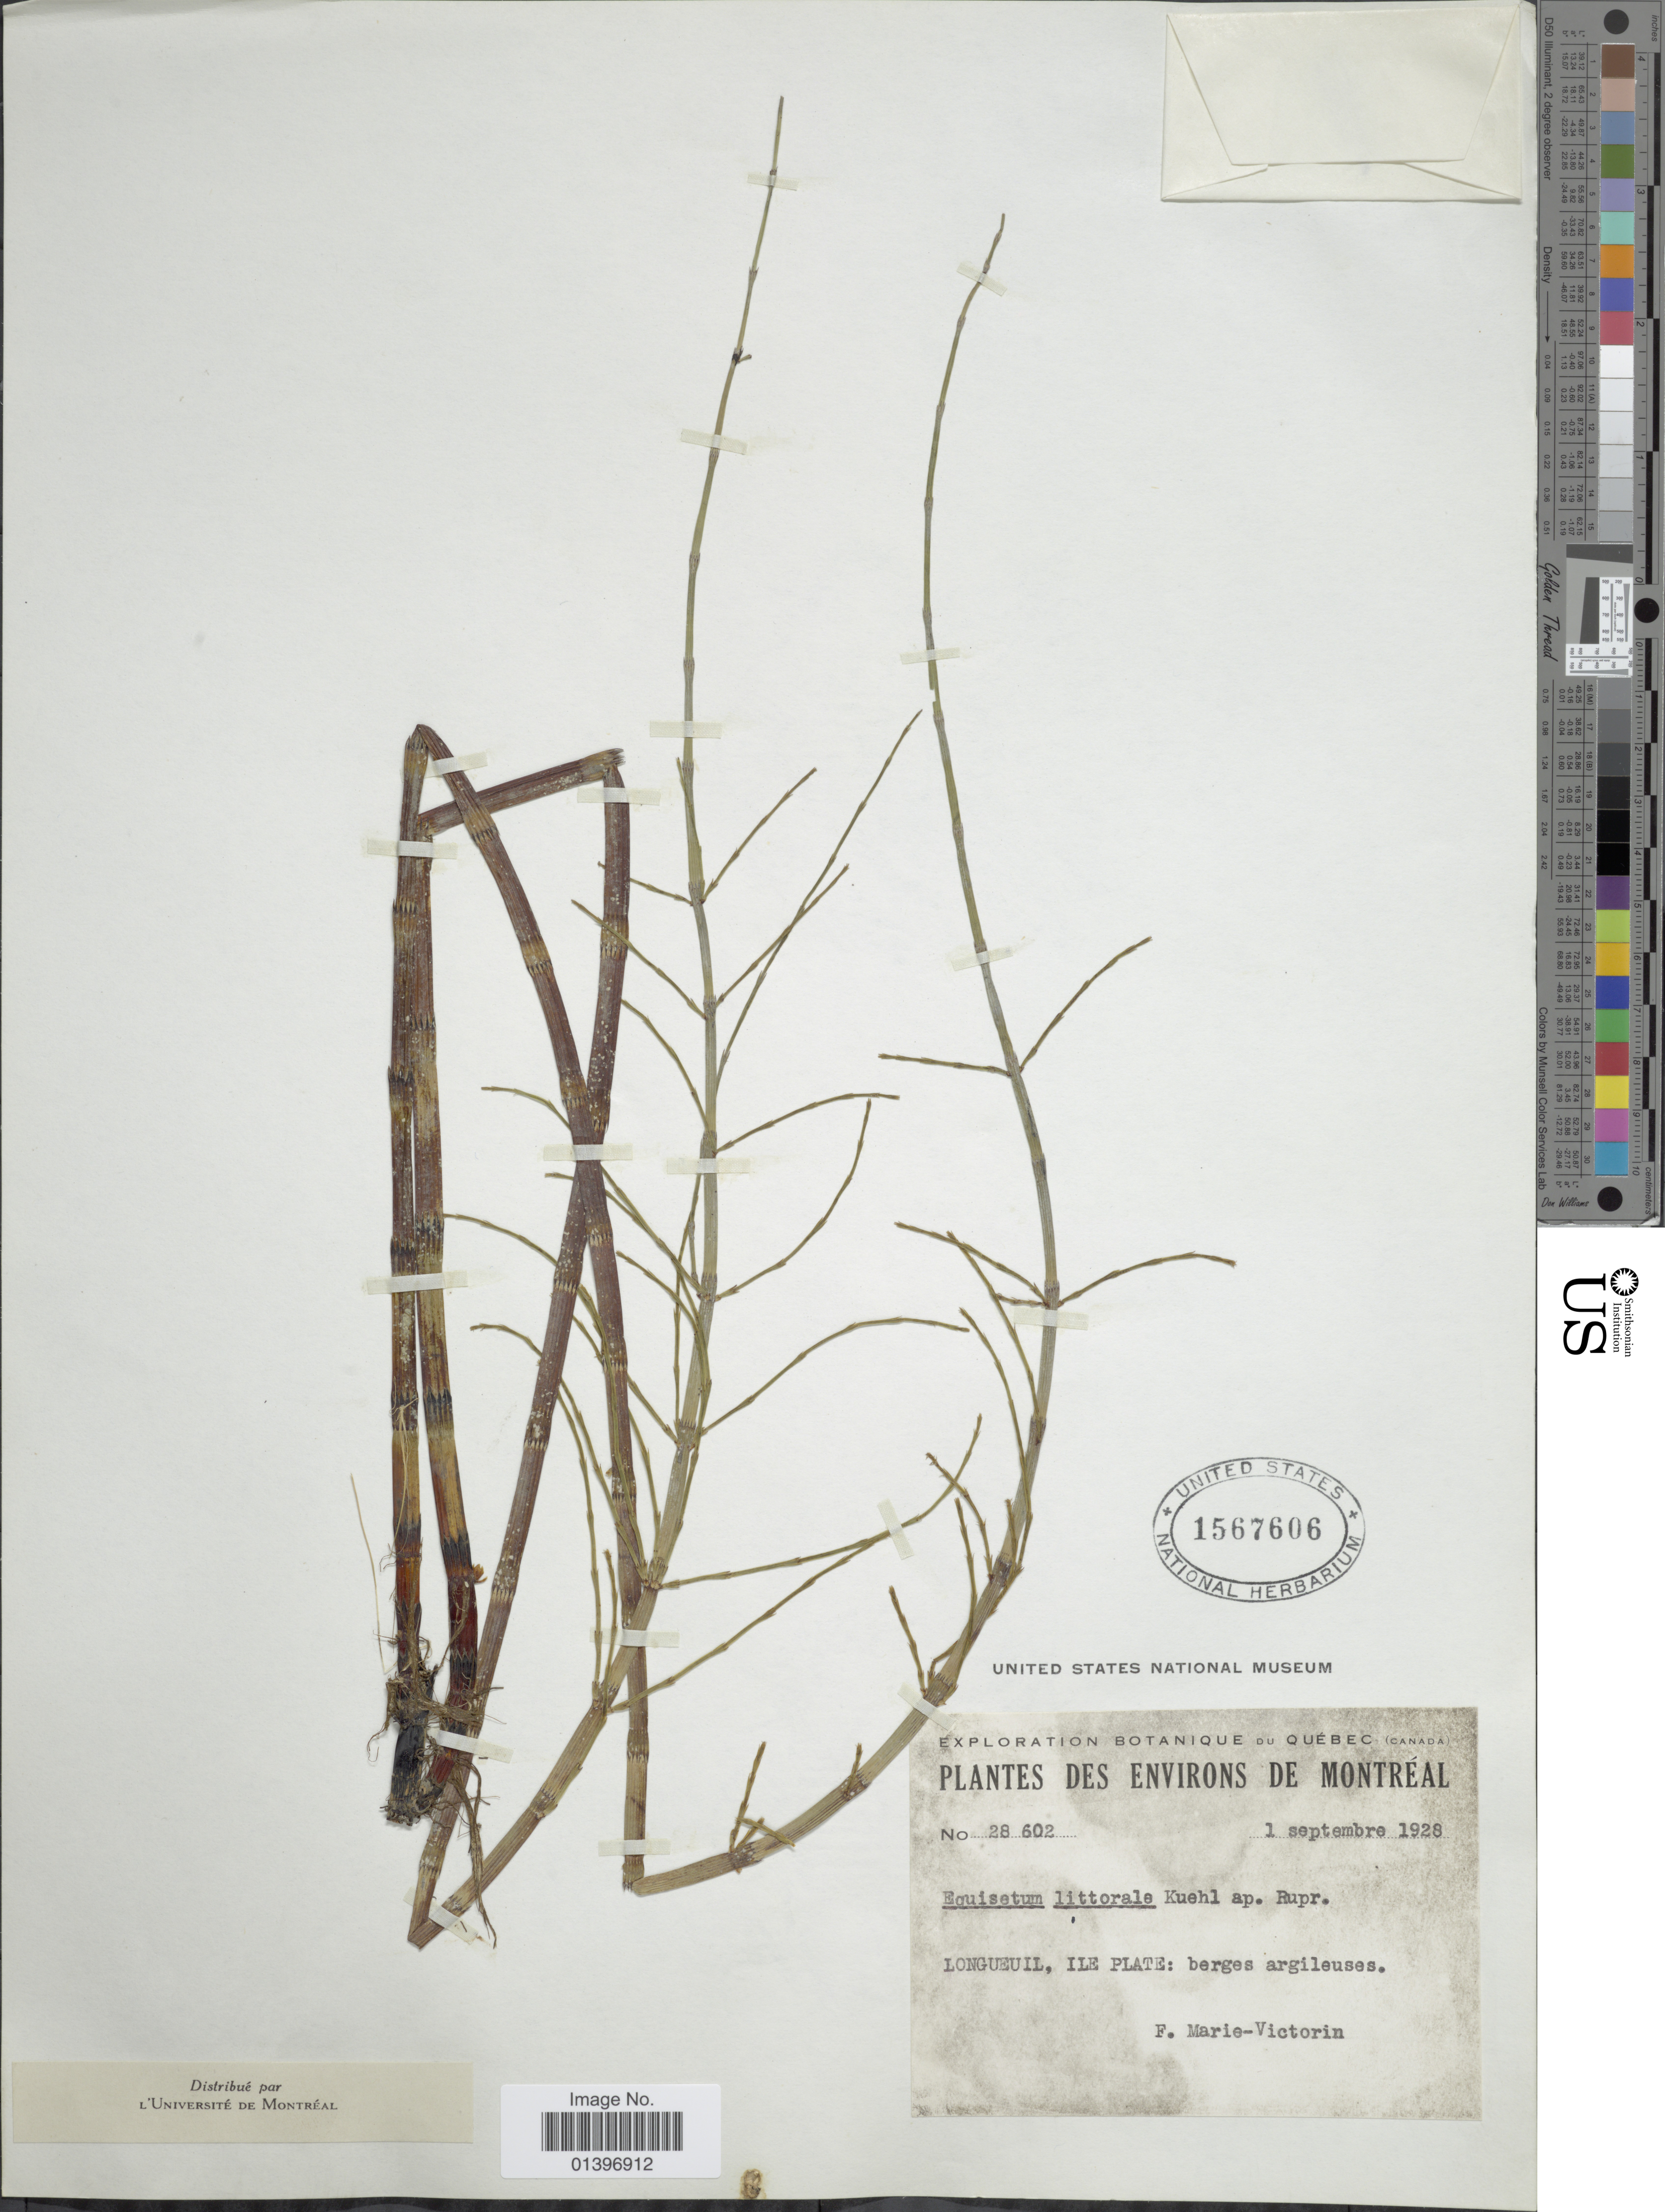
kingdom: Plantae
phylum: Tracheophyta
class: Polypodiopsida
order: Equisetales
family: Equisetaceae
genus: Equisetum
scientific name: Equisetum x litorale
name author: Kuhlw.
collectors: Fr. Marie-Victorin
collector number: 28602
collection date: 1928-09-01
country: Canada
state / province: Quebec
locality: Environs de Montréal, Longueuil, Ile Plate: berges argileuses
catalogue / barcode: US 1567606